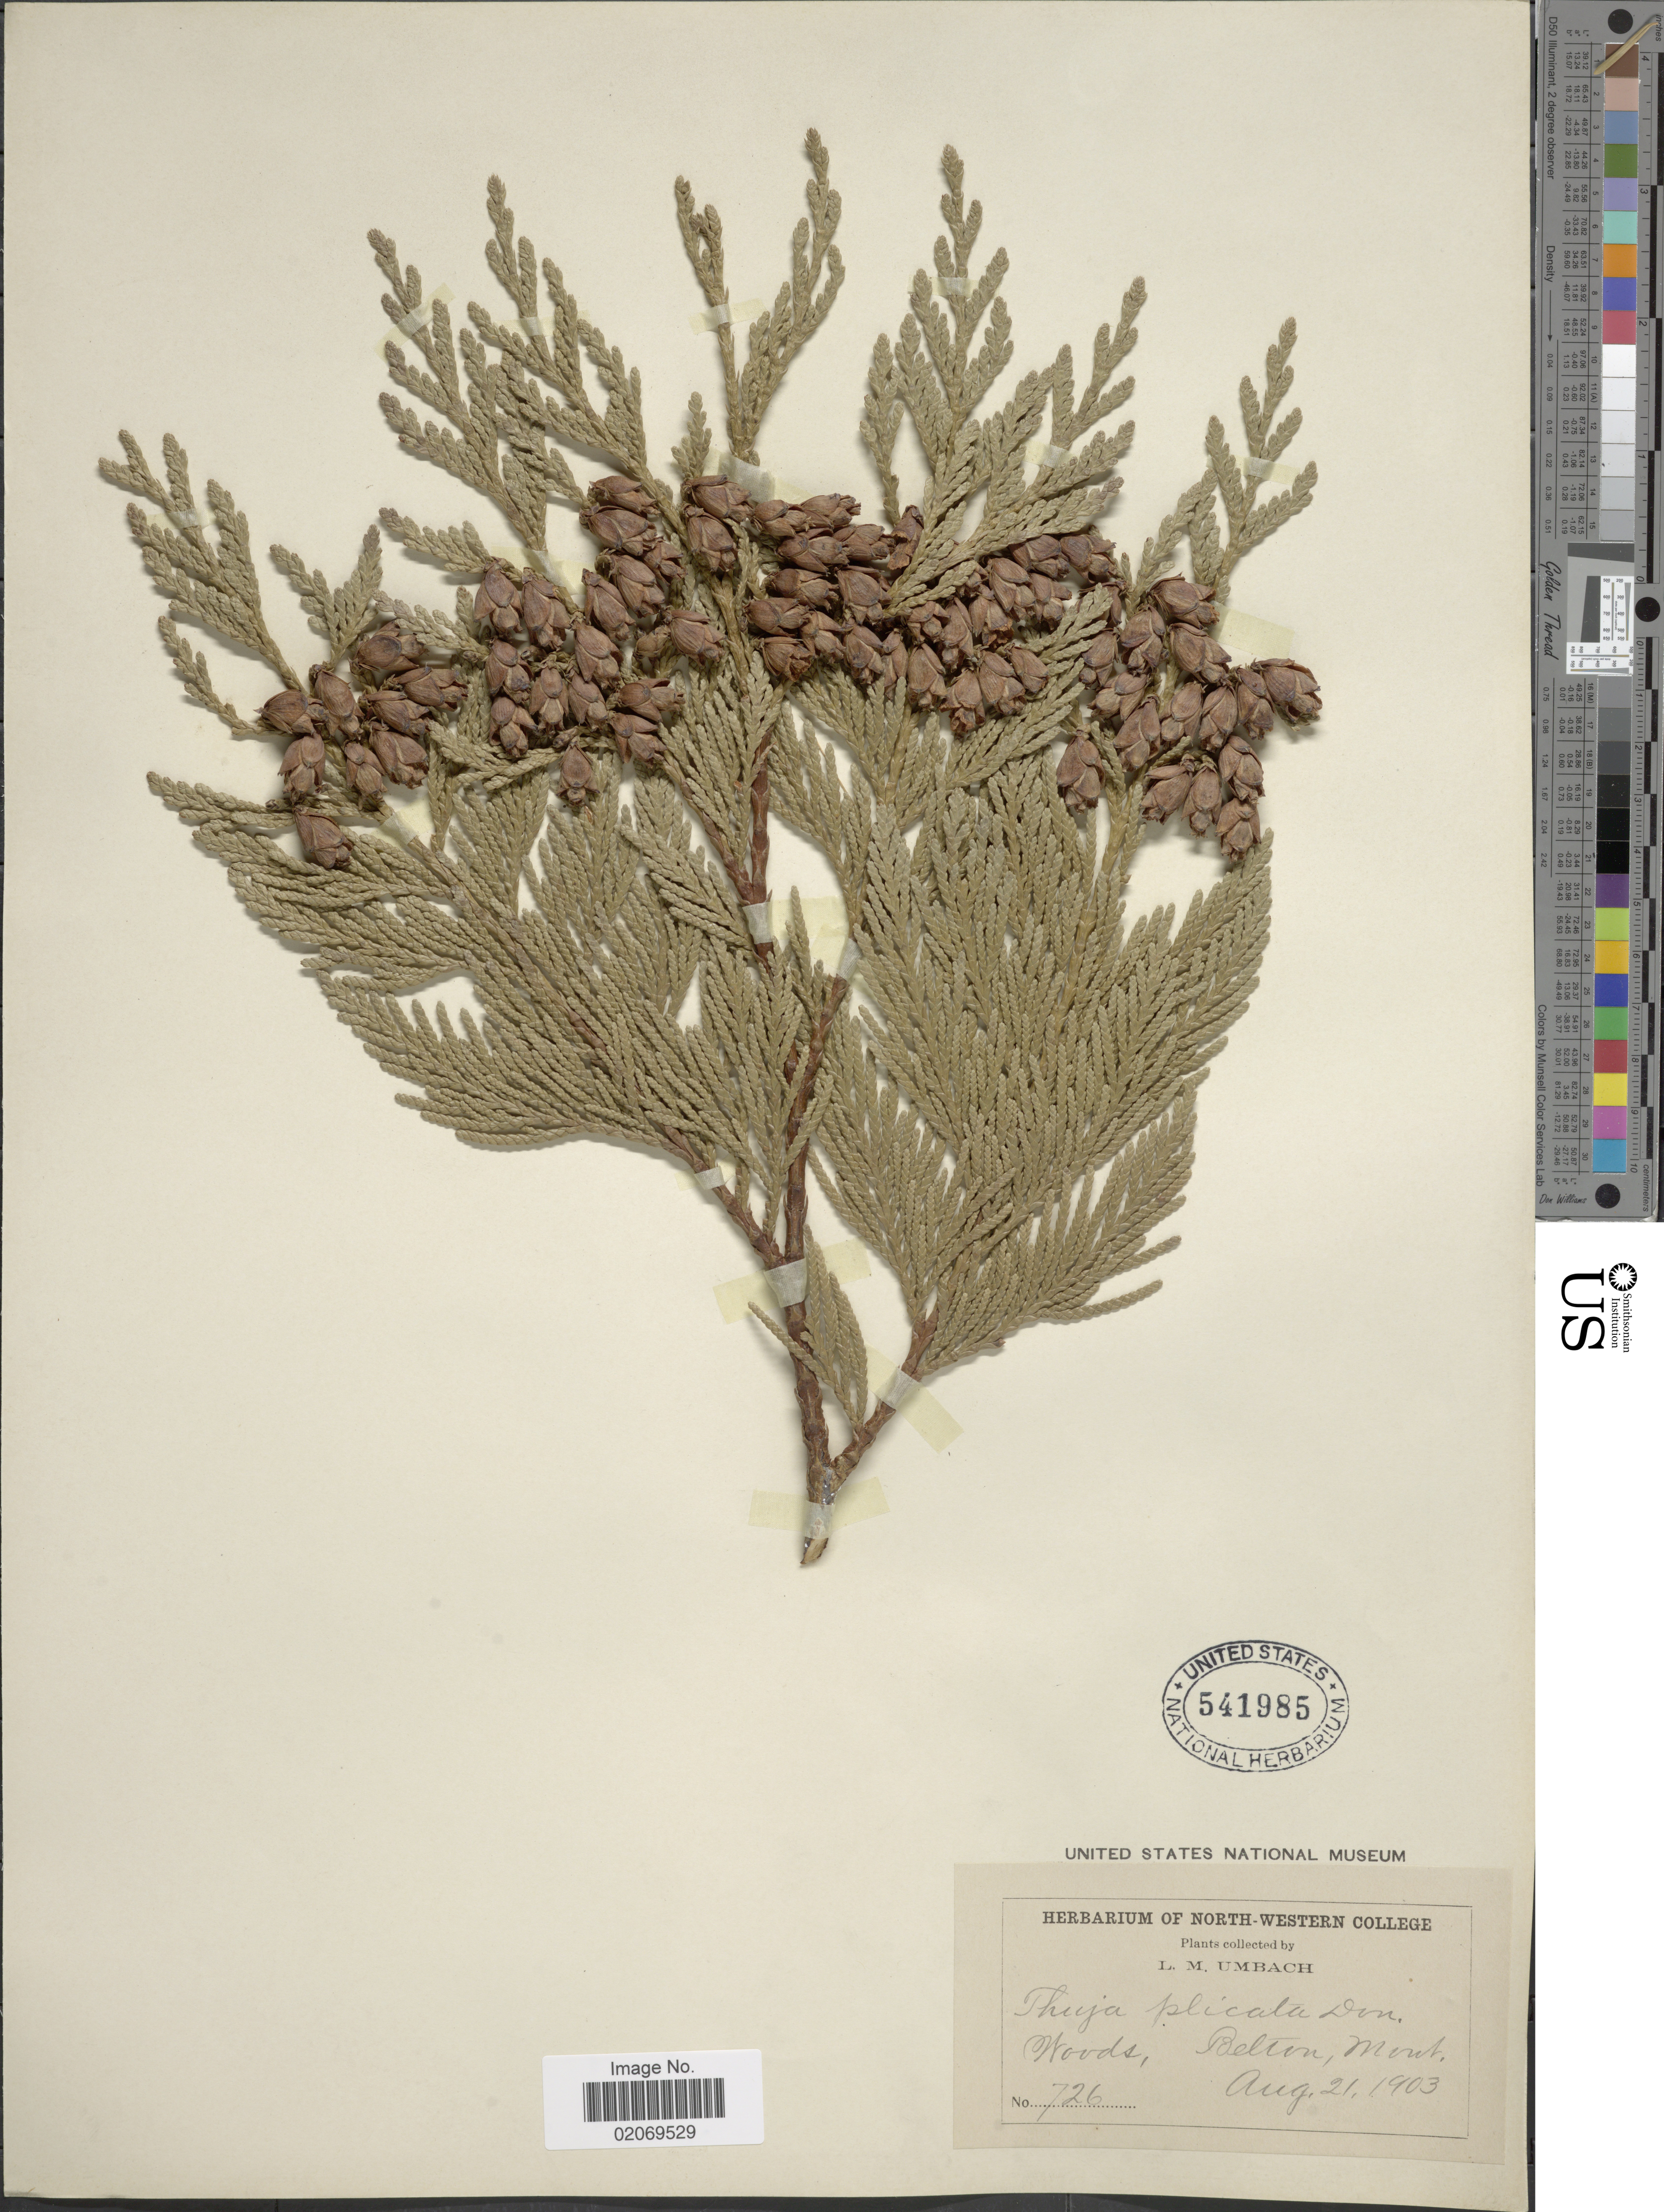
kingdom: Plantae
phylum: Tracheophyta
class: Pinopsida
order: Pinales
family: Cupressaceae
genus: Thuja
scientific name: Thuja plicata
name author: Donn & D. Don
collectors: L. M. Umbach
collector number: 726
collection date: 1903-08-21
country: United States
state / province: Montana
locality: Woods, Belton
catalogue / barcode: US 541985